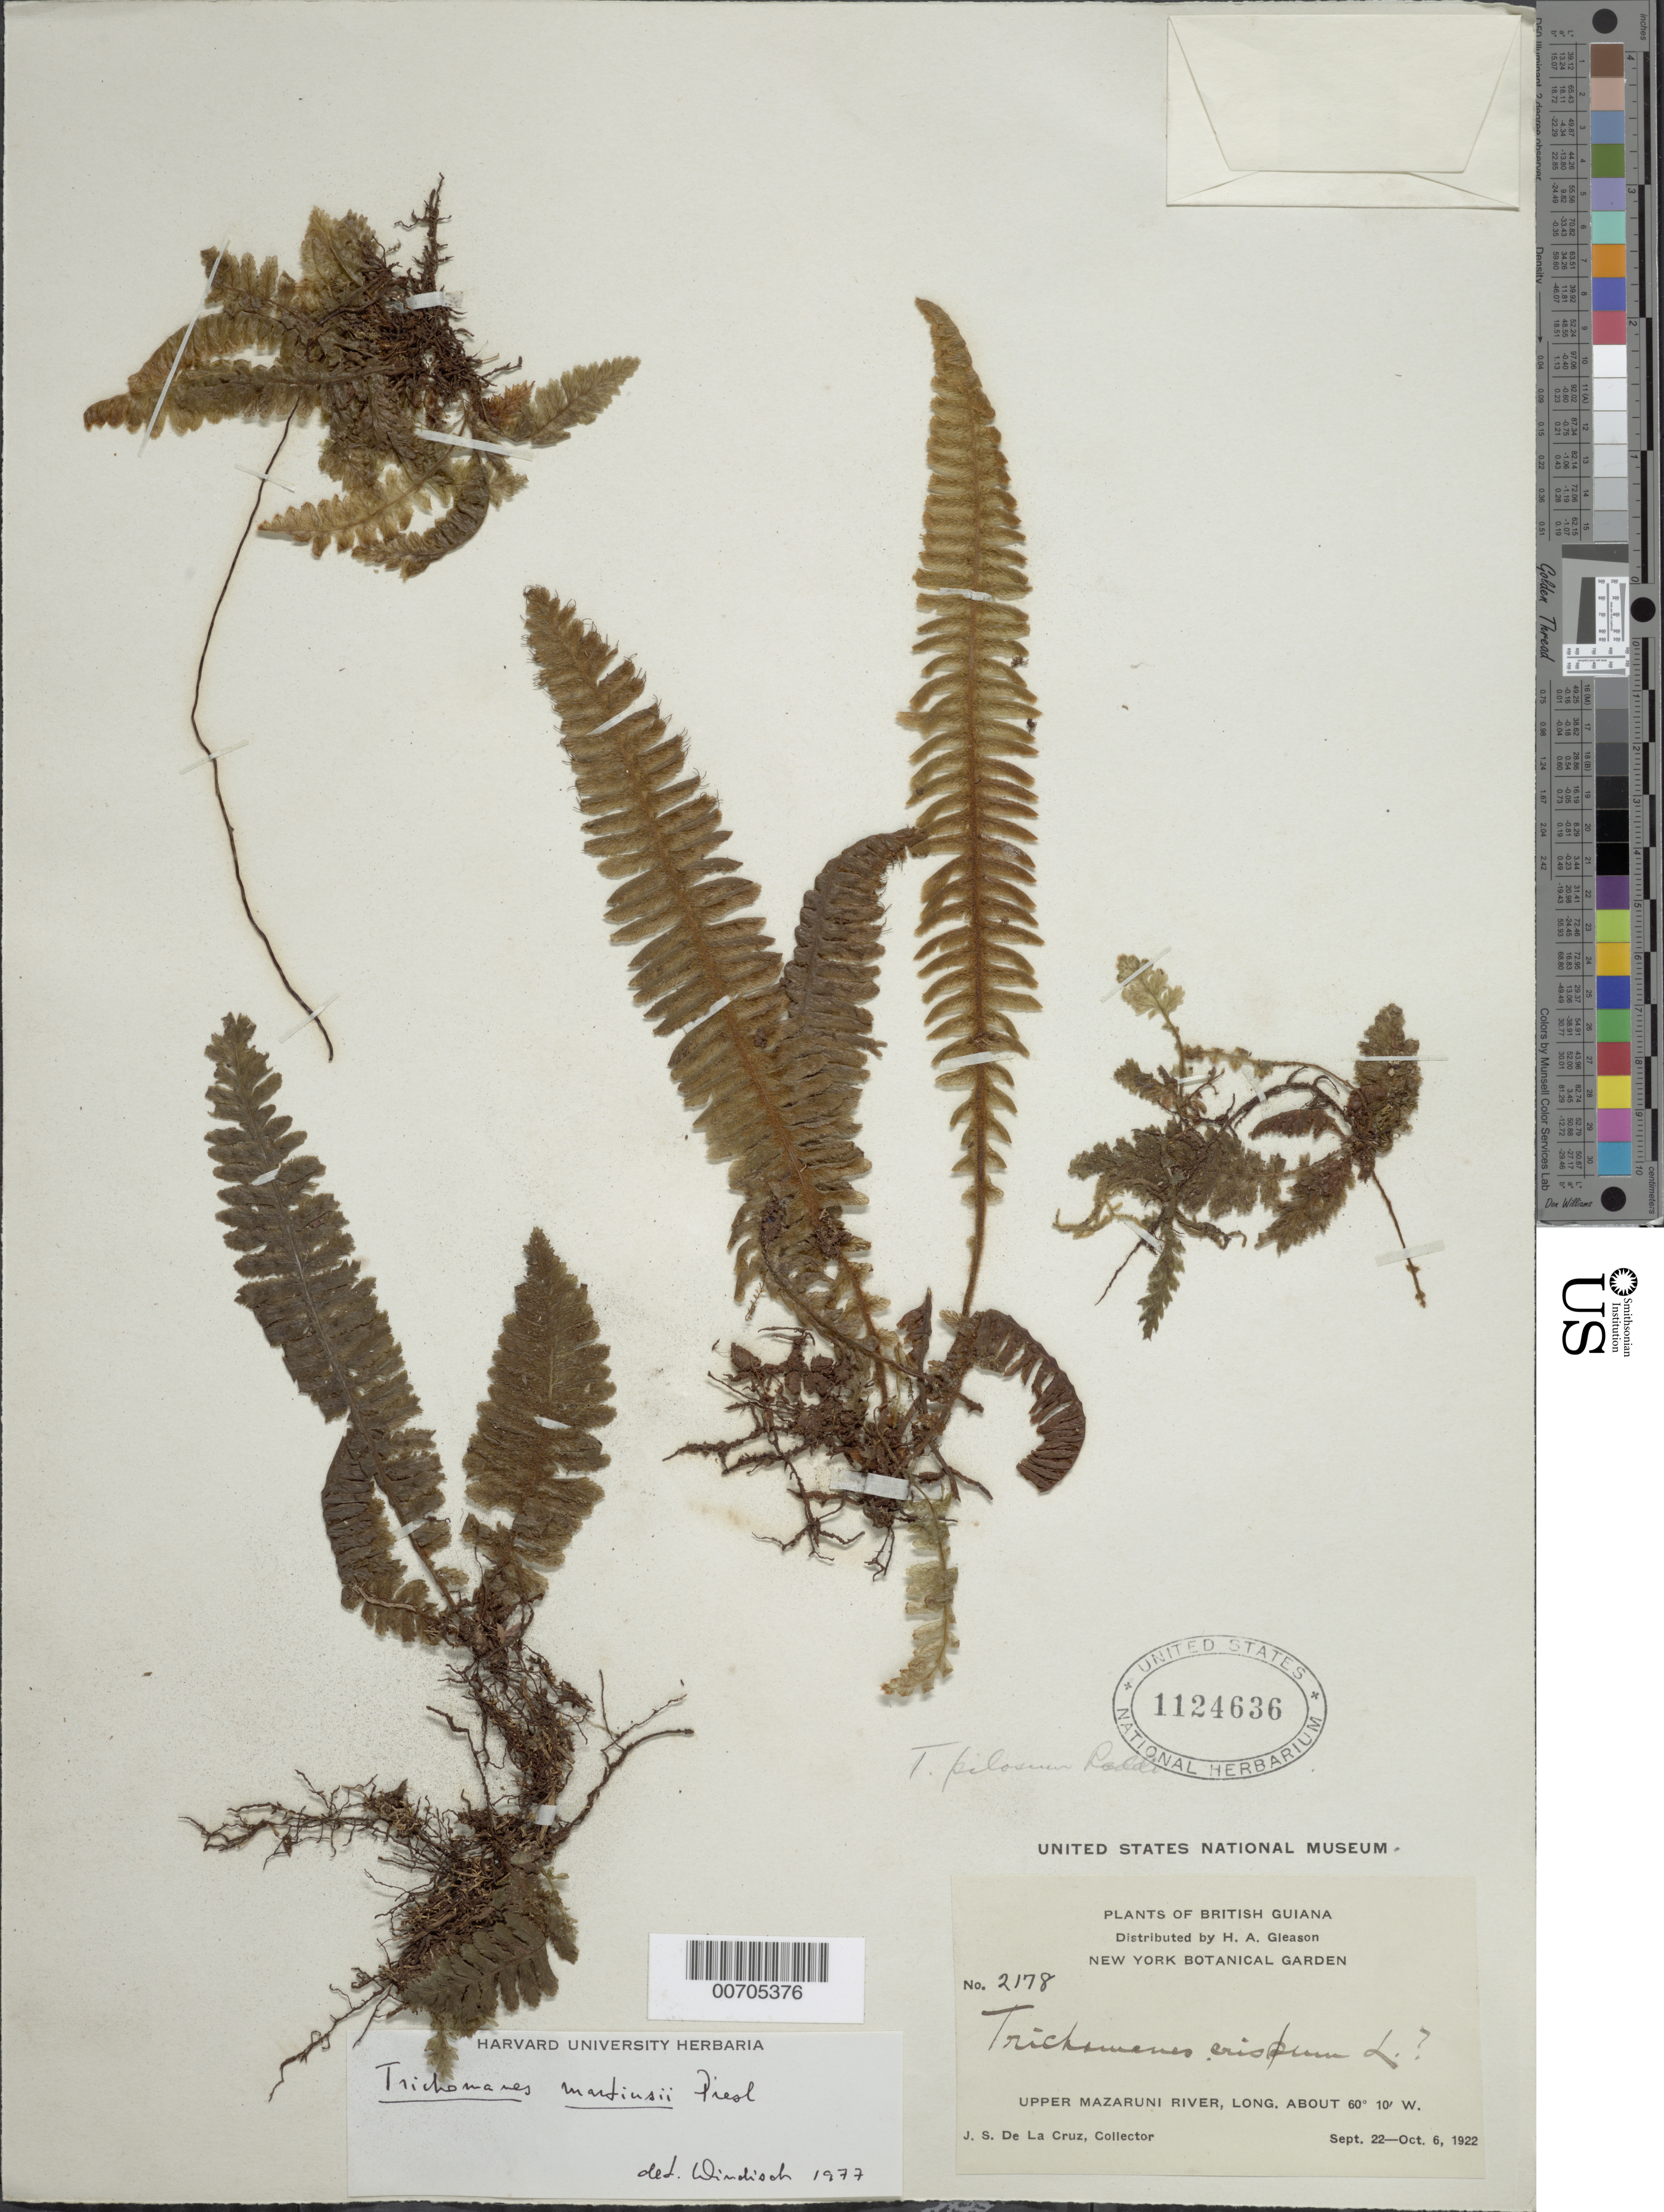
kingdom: Plantae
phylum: Tracheophyta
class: Polypodiopsida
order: Hymenophyllales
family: Hymenophyllaceae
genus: Trichomanes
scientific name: Trichomanes martiusii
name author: C. Presl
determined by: Windisch, Paulo Guenter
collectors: J. S. de la Cruz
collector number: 2178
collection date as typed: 22-Sep-22 to 6-Oct-22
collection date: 1922-09-22/1922-10-06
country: Guyana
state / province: Cuyuni-Mazaruni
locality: Upper Mazaruni R.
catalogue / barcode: US 1124636